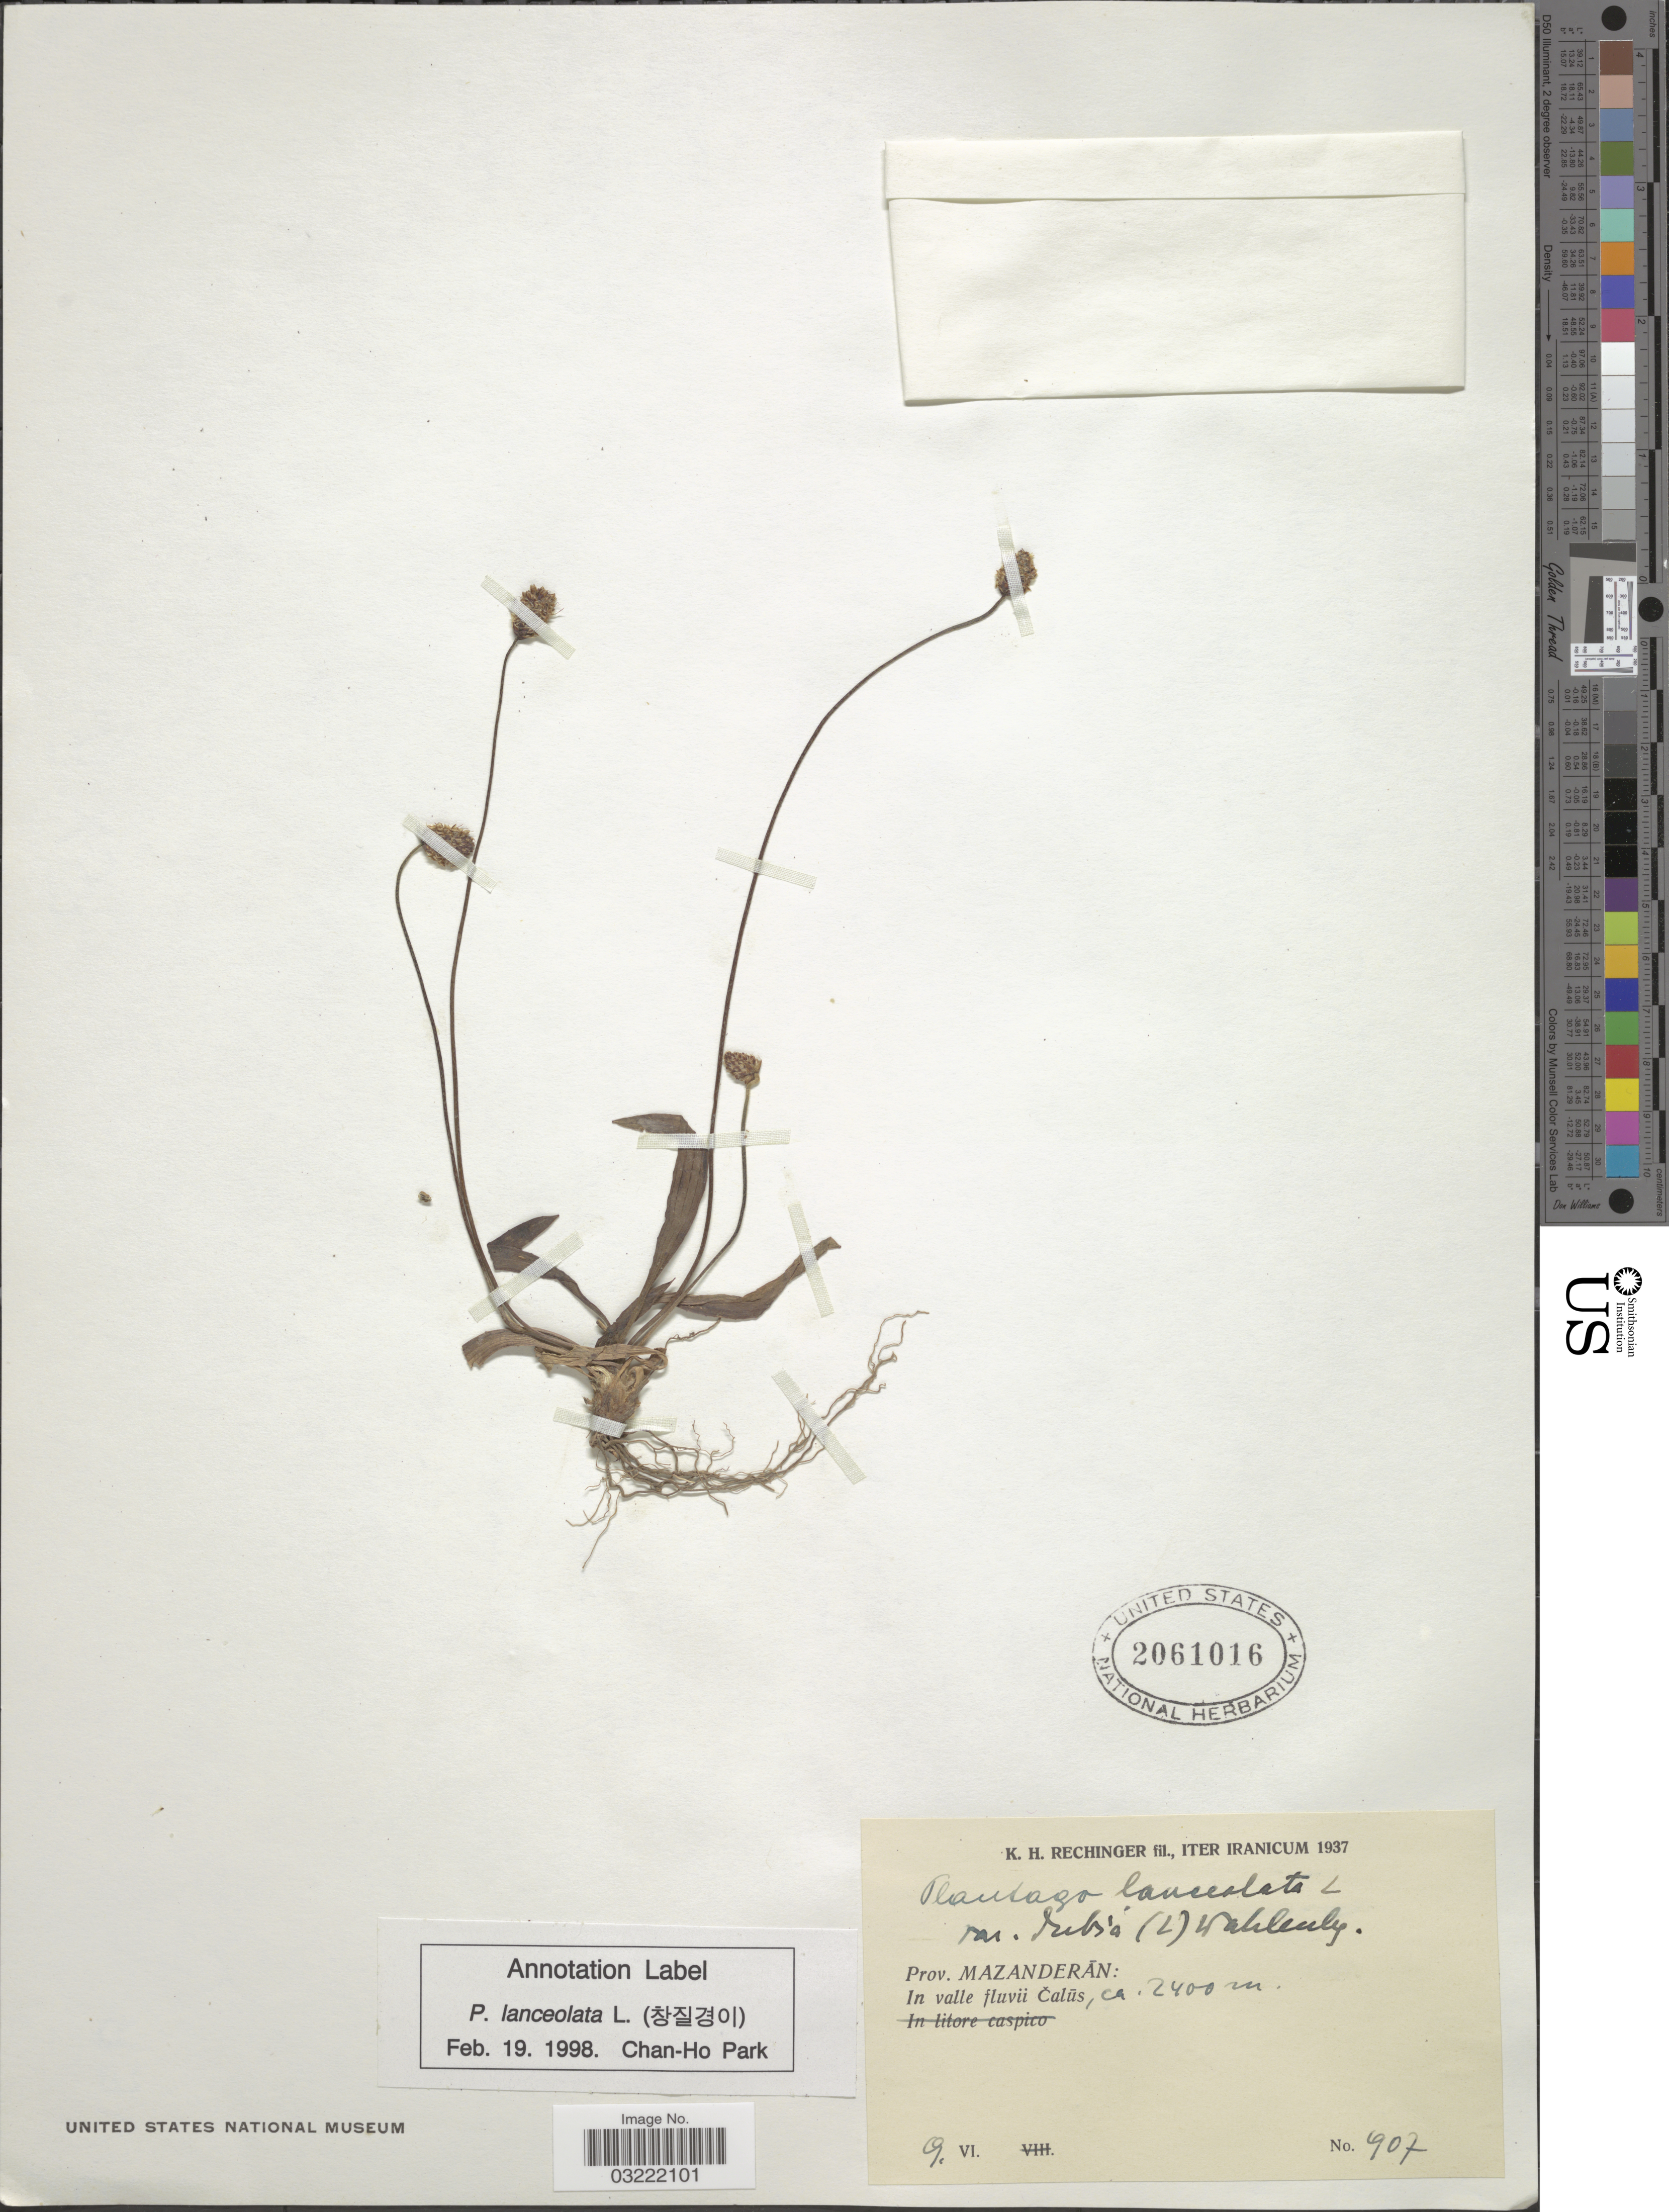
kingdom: Plantae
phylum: Tracheophyta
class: Magnoliopsida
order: Lamiales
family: Plantaginaceae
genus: Plantago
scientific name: Plantago lanceolata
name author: L.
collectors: K. H. Rechinger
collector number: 907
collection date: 1937-06-09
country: Iran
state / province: Mazandaran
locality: In valle fluvii Čalūs.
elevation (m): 2400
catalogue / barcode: US 2061016